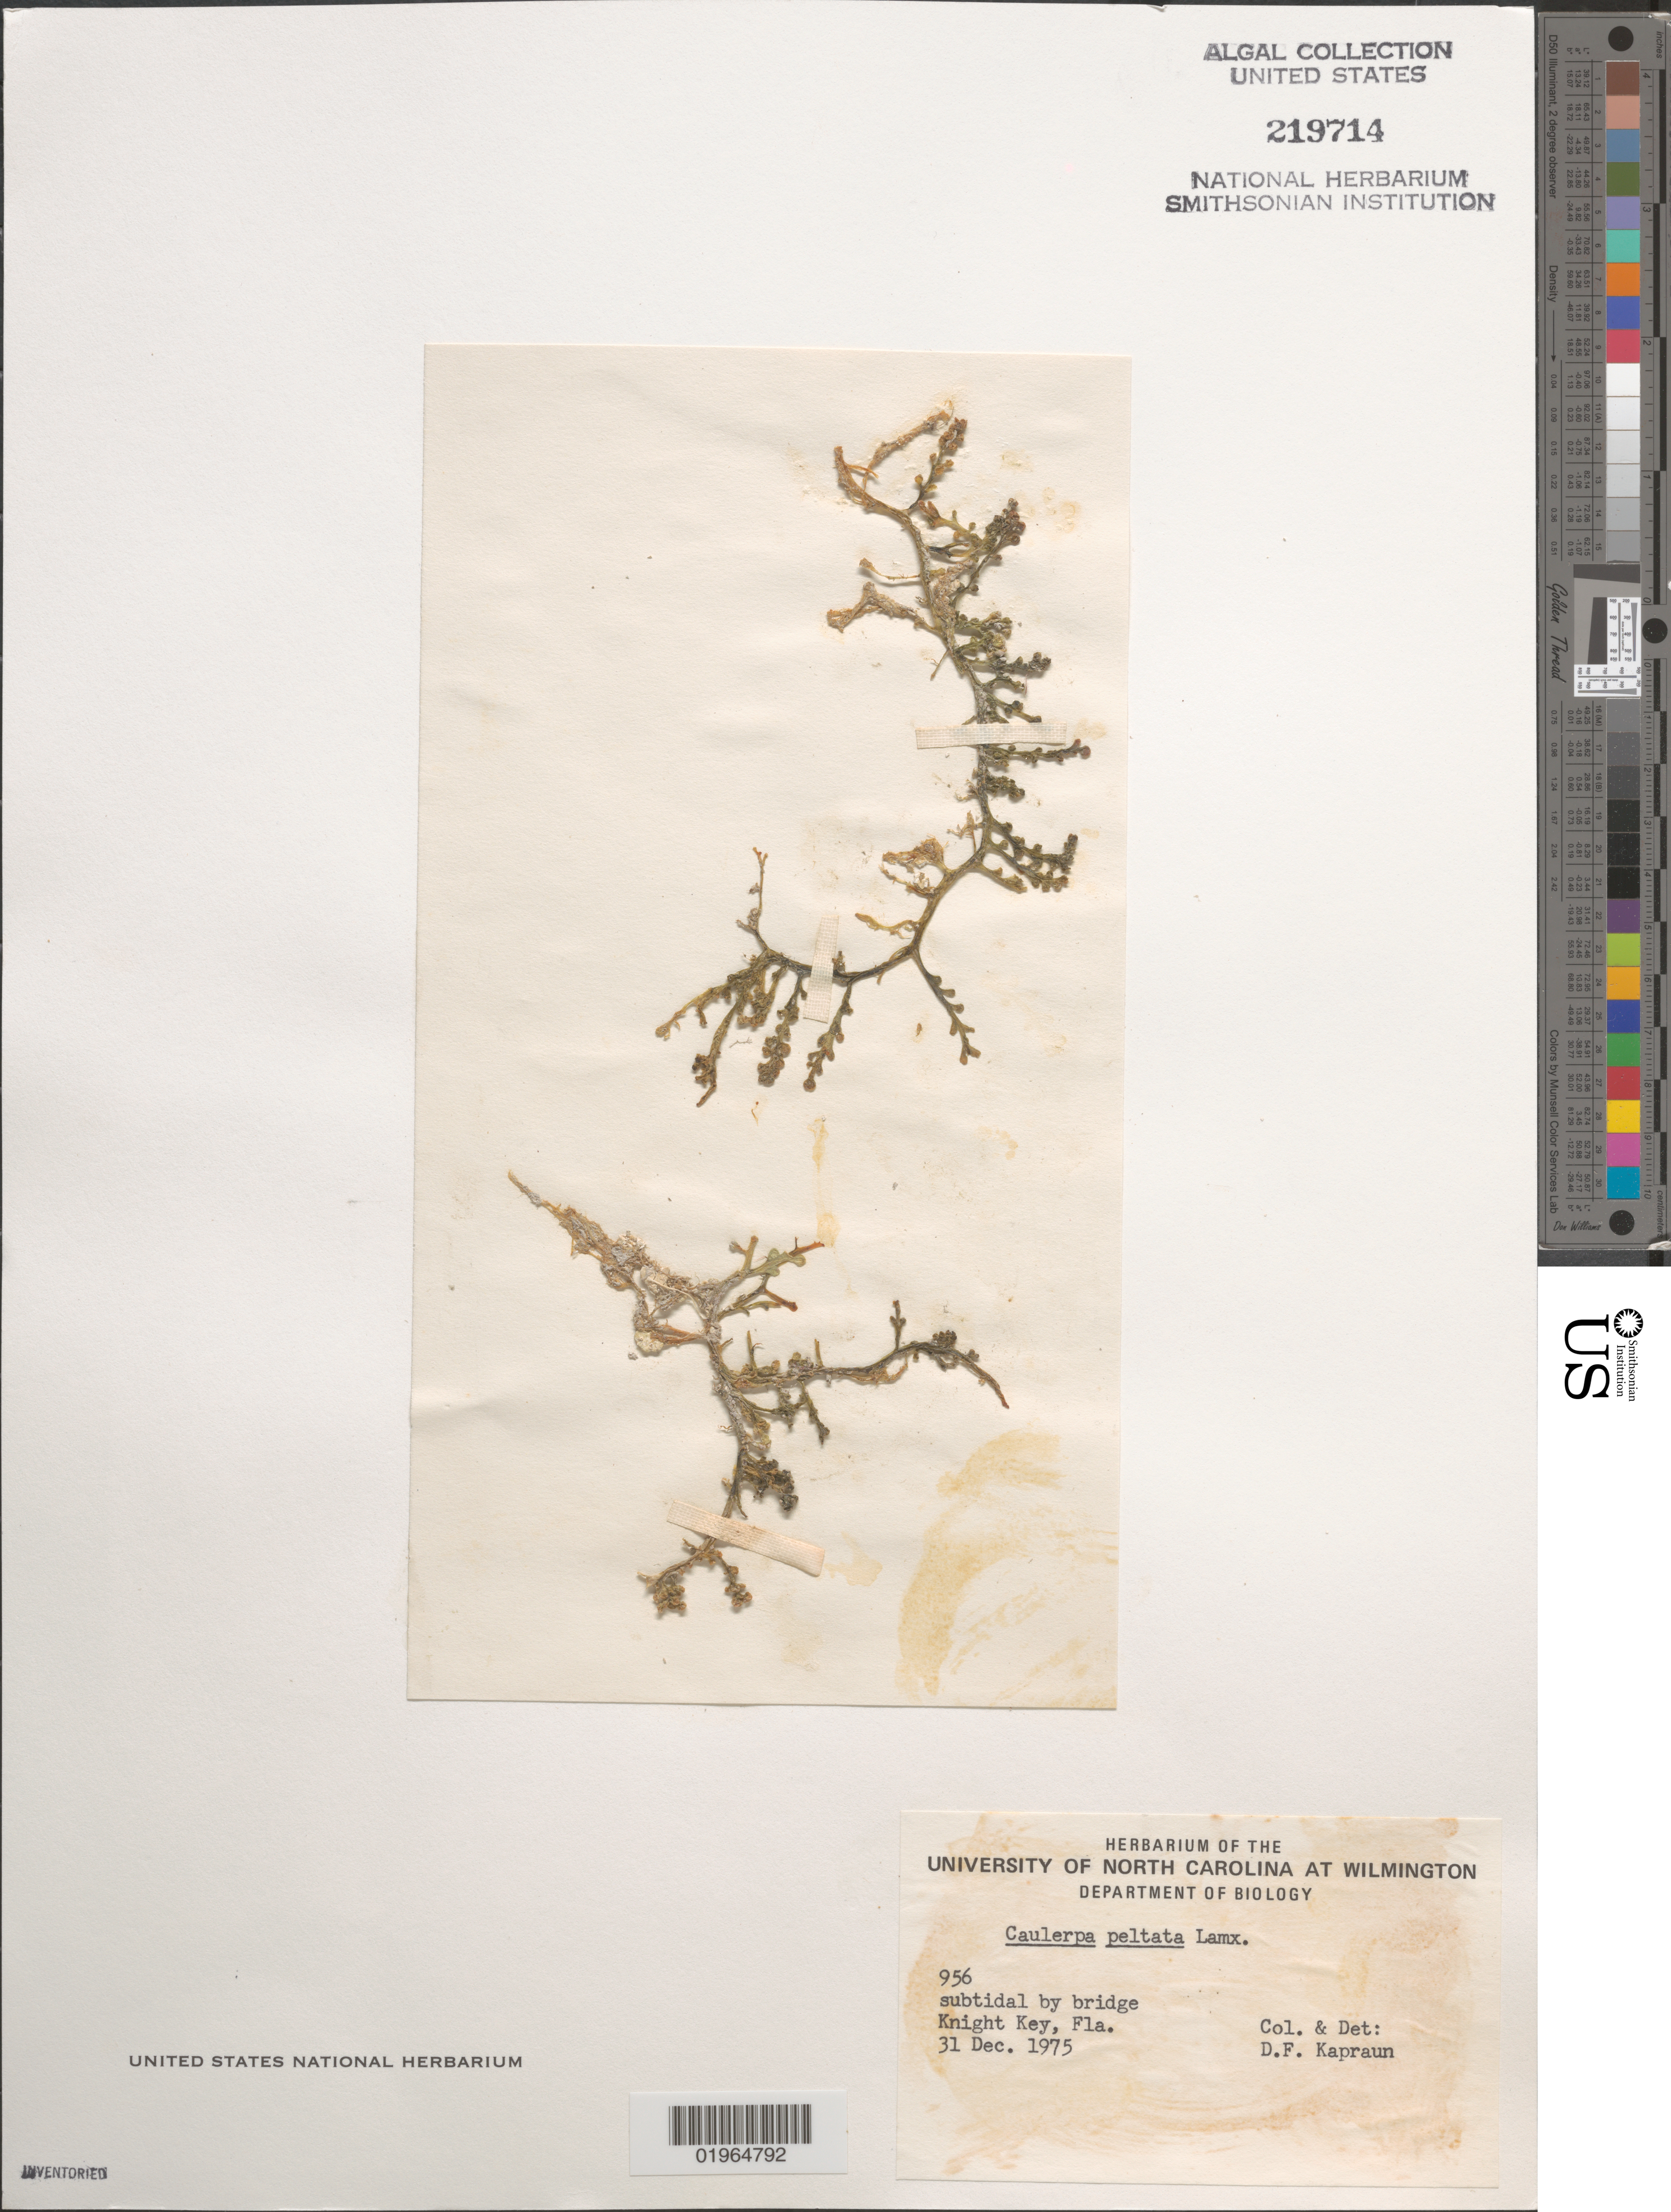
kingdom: Plantae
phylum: Chlorophyta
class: Ulvophyceae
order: Ulvales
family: Ulvaceae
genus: Ulva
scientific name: Ulva linza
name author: L.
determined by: Algae name updating Project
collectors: D. F. Kapraun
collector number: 956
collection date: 1975-12-31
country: United States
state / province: Florida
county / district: Monroe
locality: Knight Key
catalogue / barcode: US 219714